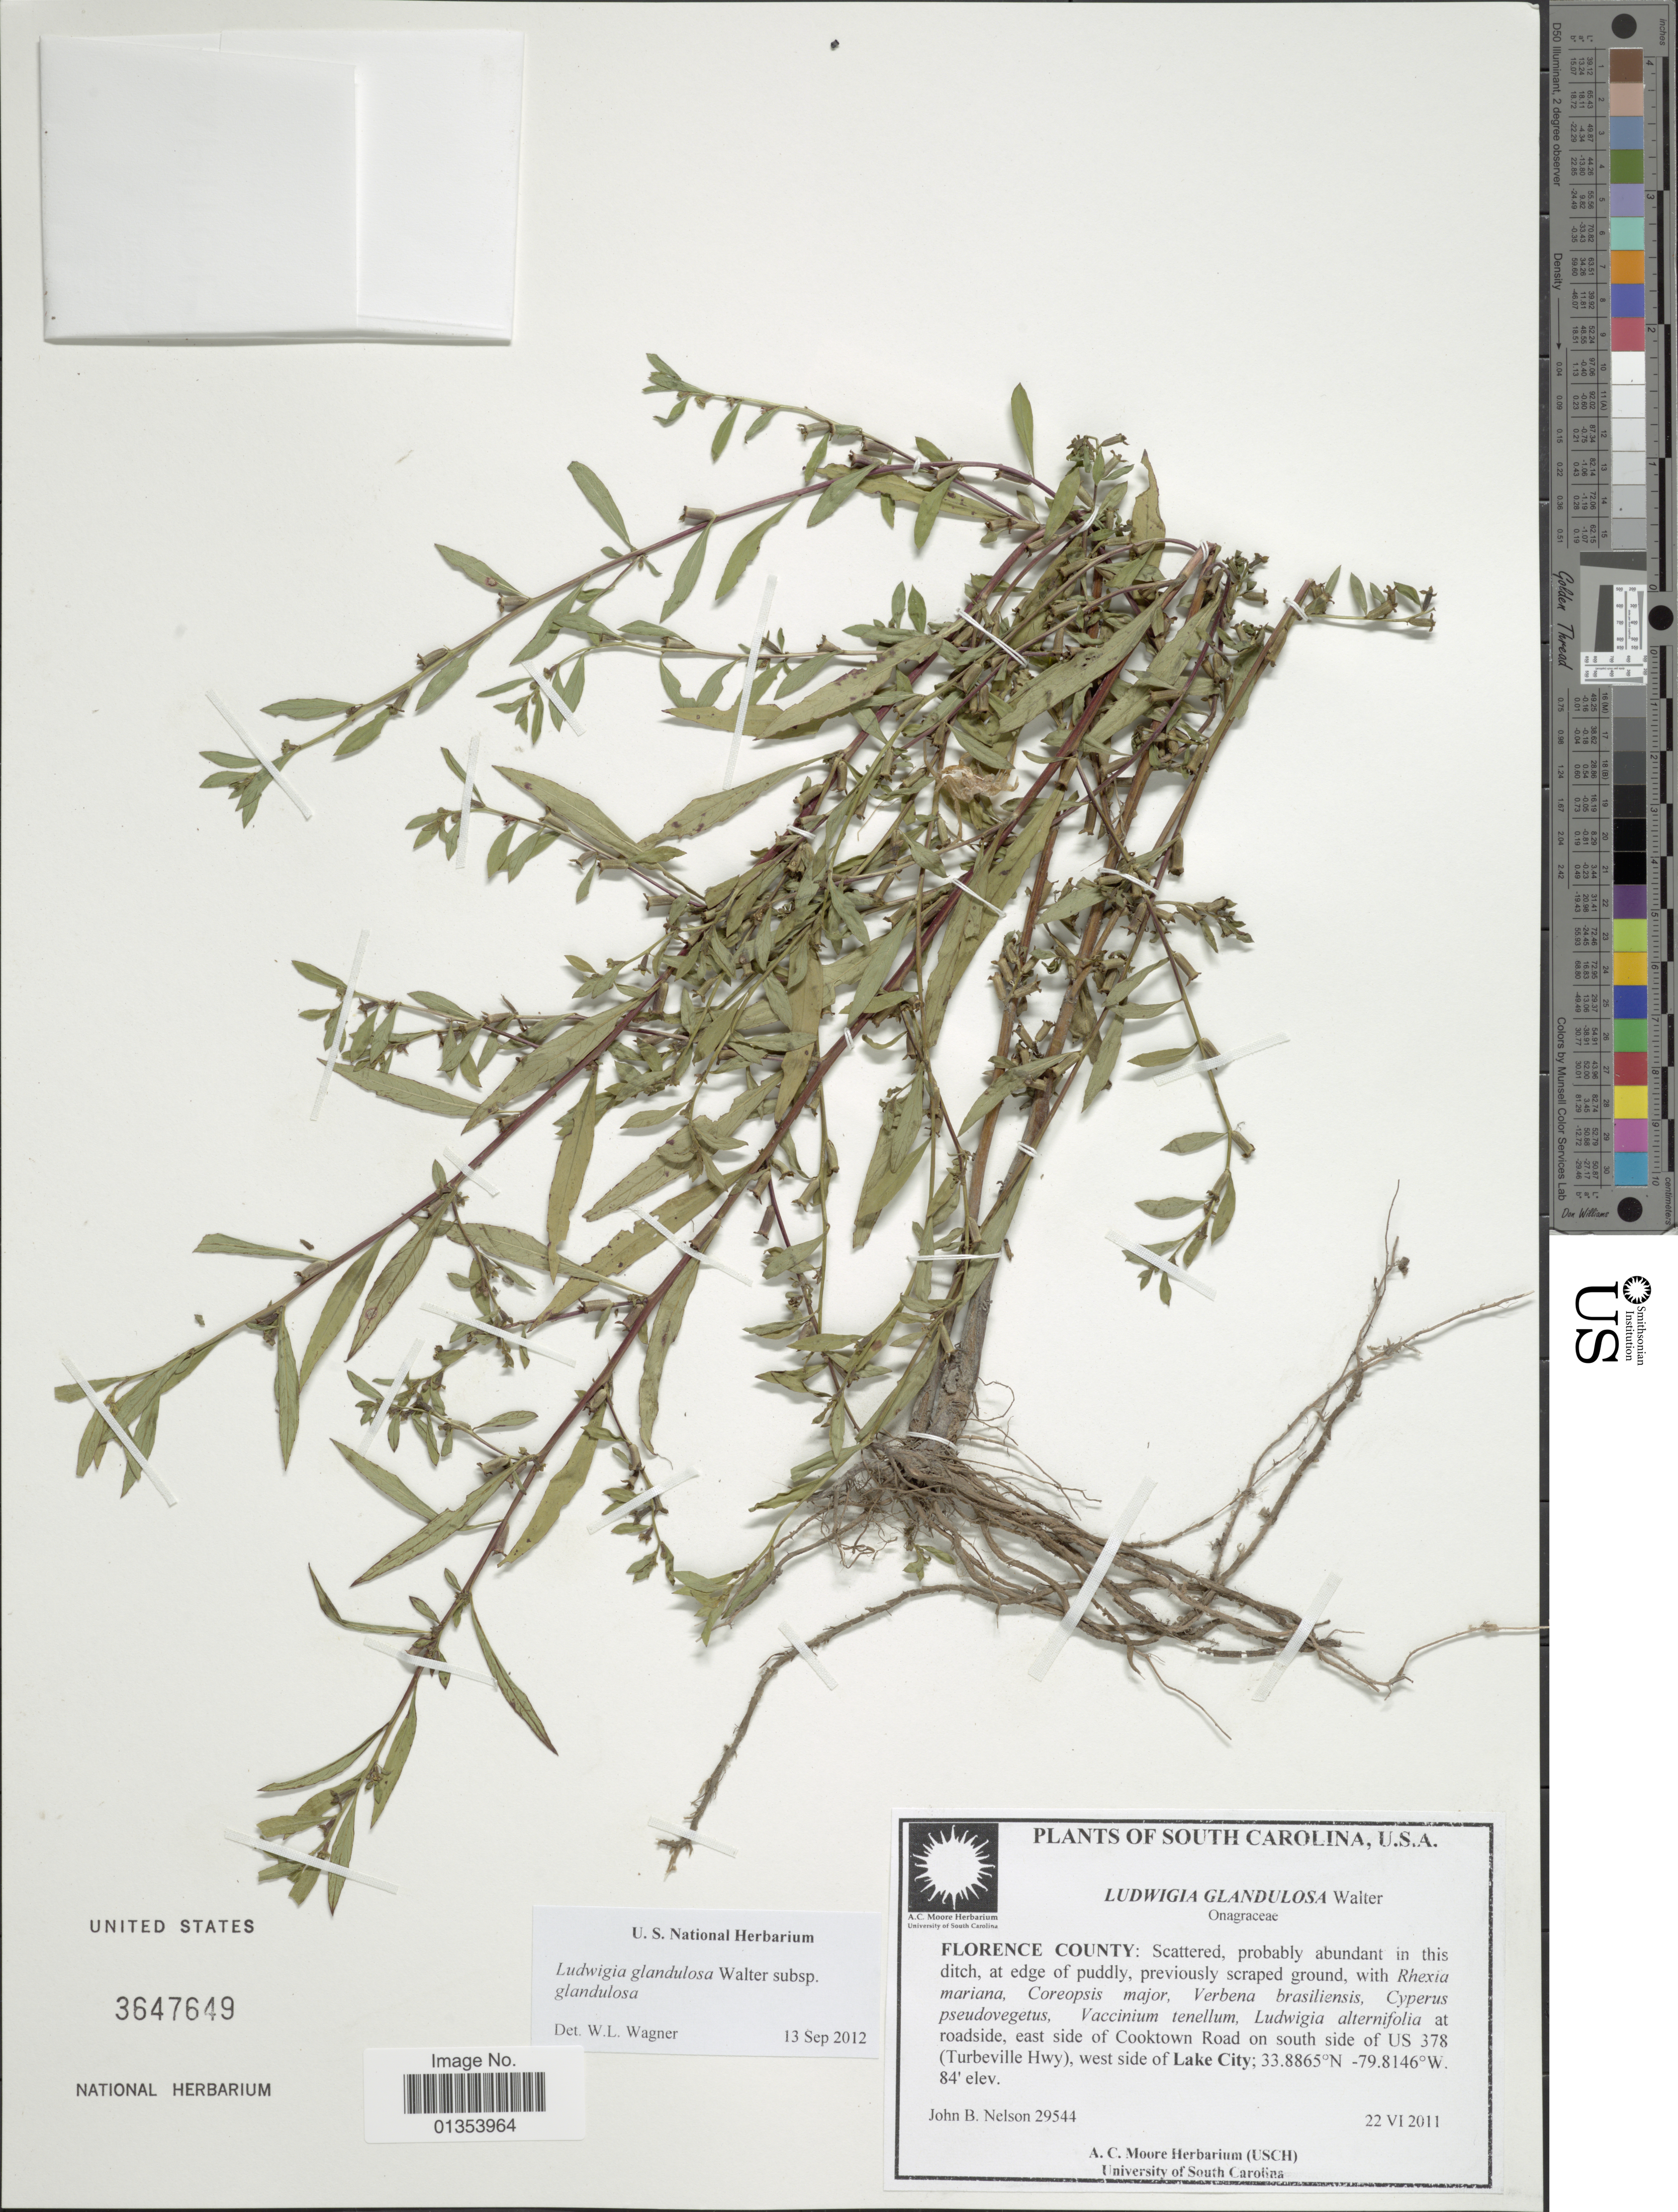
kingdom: Plantae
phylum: Tracheophyta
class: Magnoliopsida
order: Myrtales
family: Onagraceae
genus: Ludwigia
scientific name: Ludwigia glandulosa subsp. glandulosa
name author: Walter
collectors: J. B. Nelson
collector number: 29544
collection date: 2011-06-22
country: United States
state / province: South Carolina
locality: Florence County: at roadside, east side of Cooktown Road on south side of US 378 (Turbeville Hwy), west side of Lake City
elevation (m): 26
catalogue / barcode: US 3647649